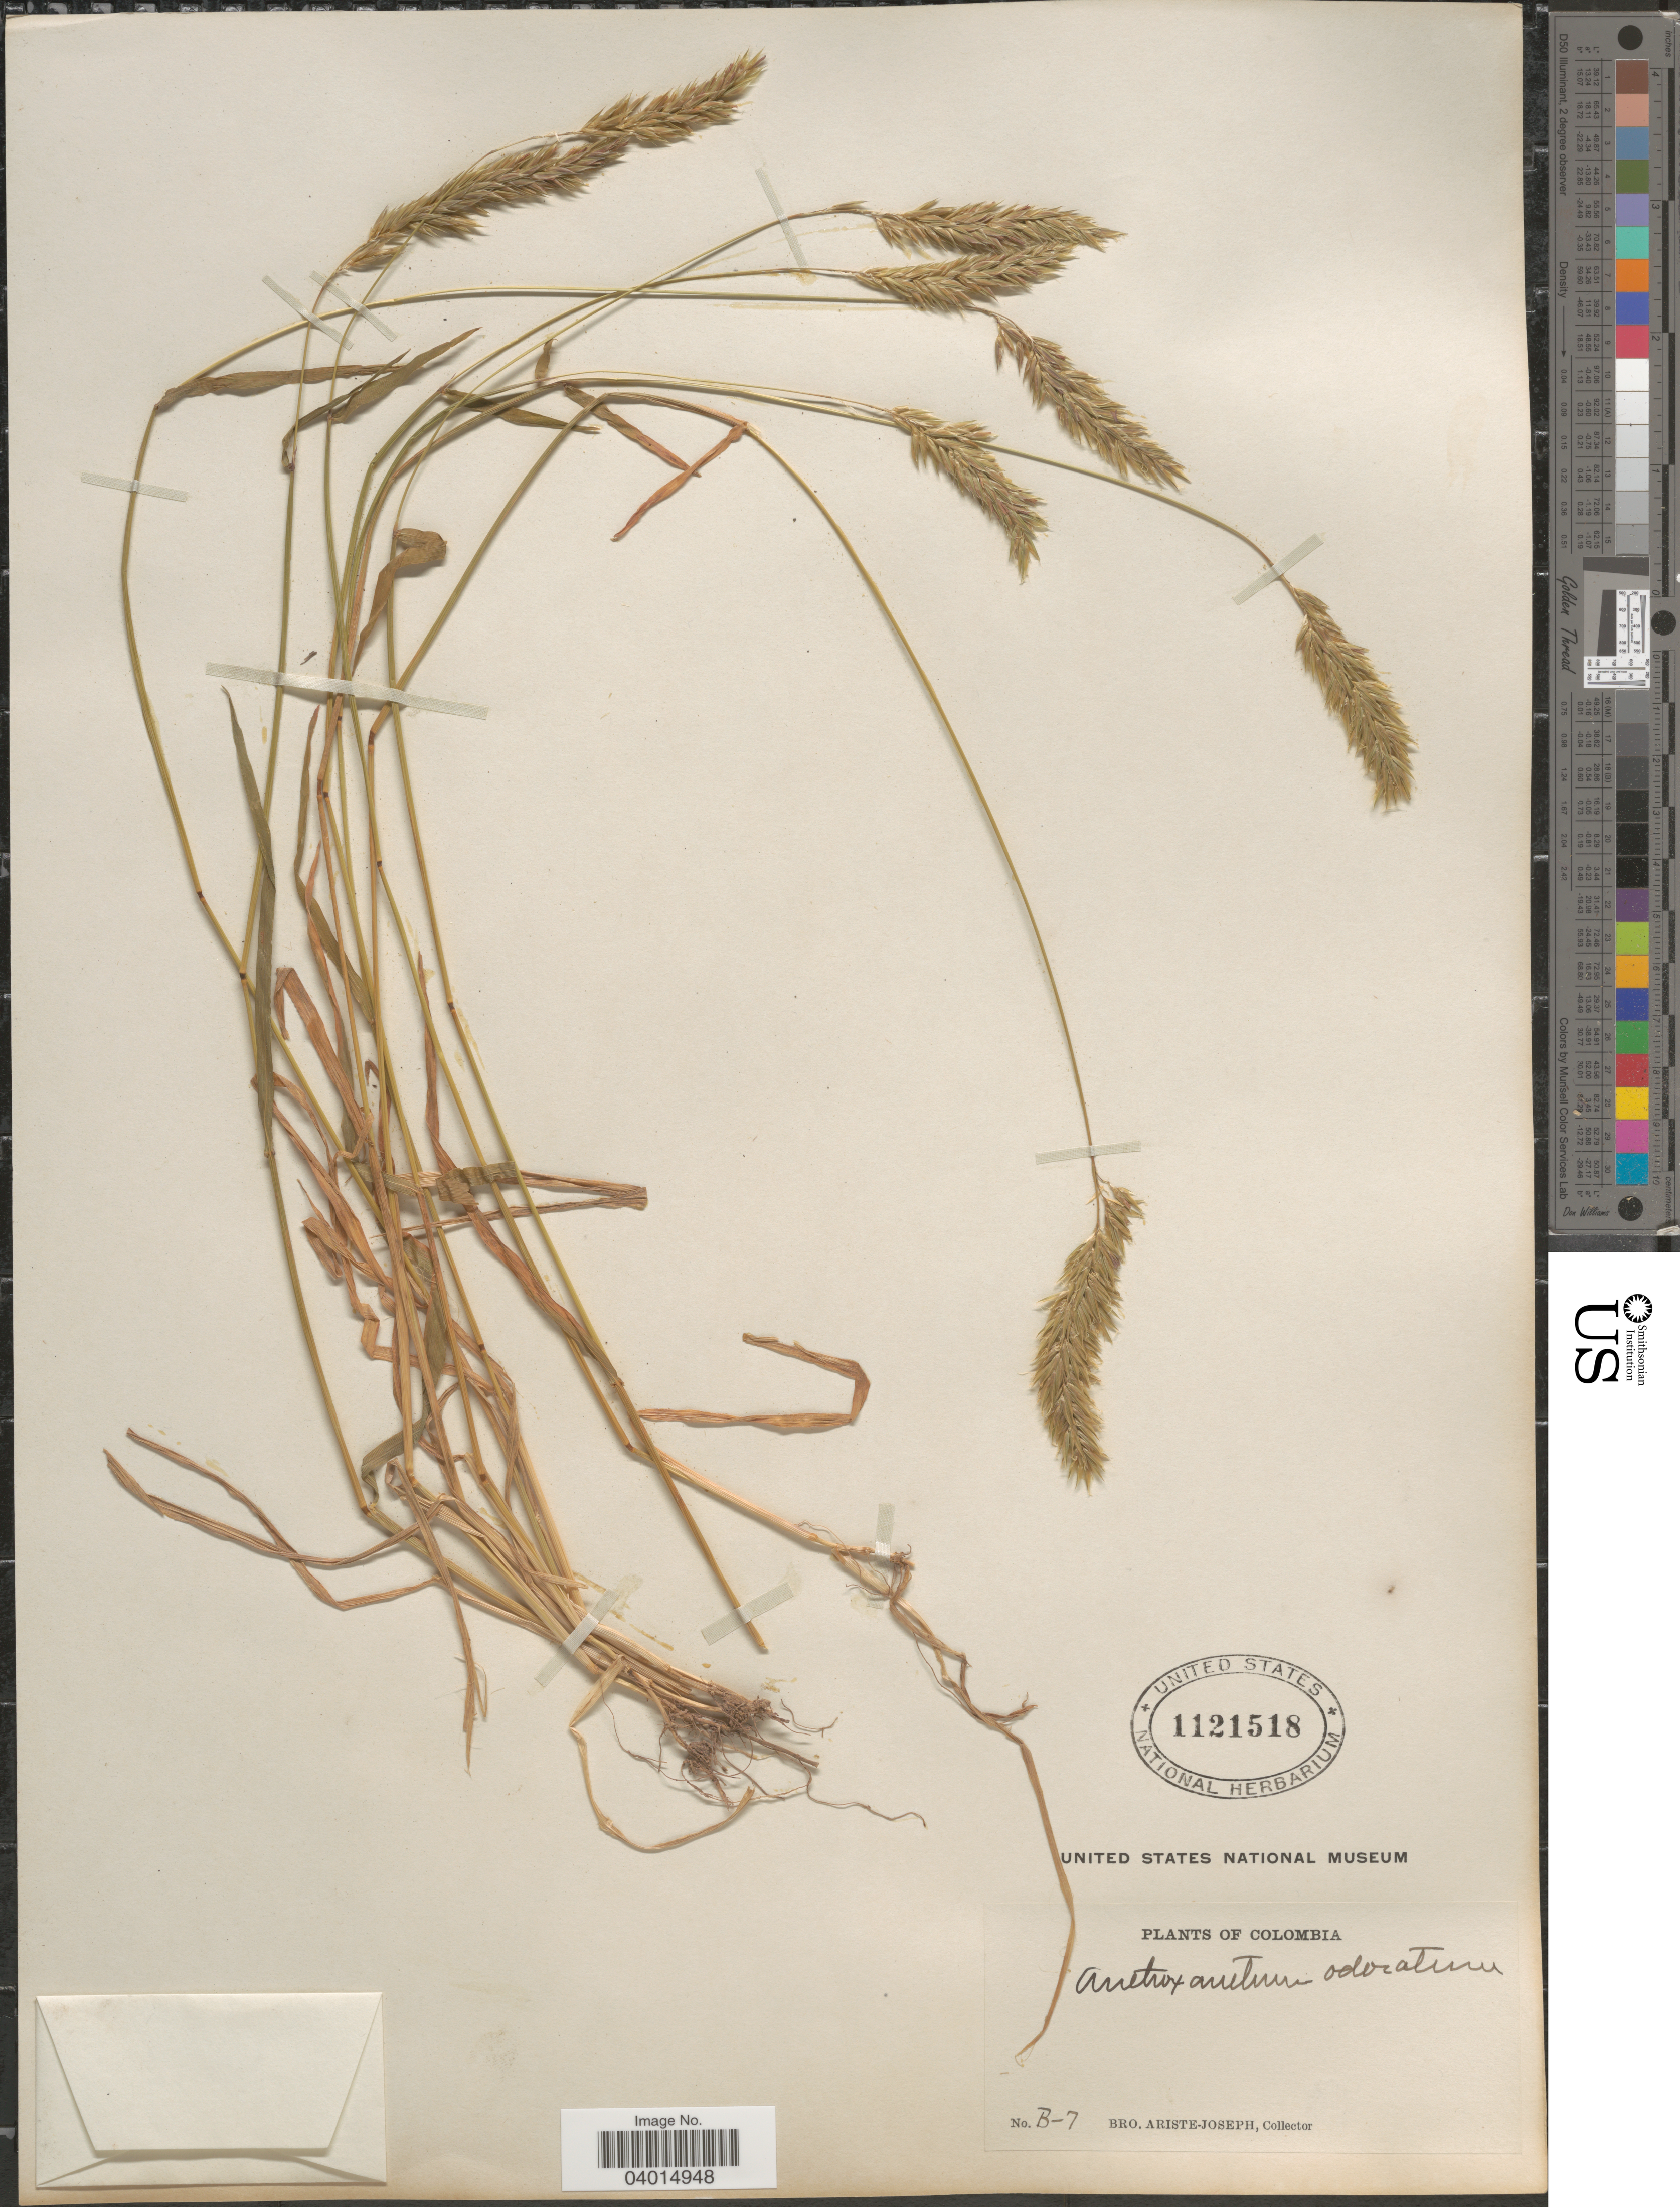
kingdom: Plantae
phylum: Tracheophyta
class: Liliopsida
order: Poales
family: Poaceae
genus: Anthoxanthum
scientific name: Anthoxanthum odoratum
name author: L.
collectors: Bro. Ariste-Joseph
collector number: B-7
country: Colombia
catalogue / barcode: US 1121518